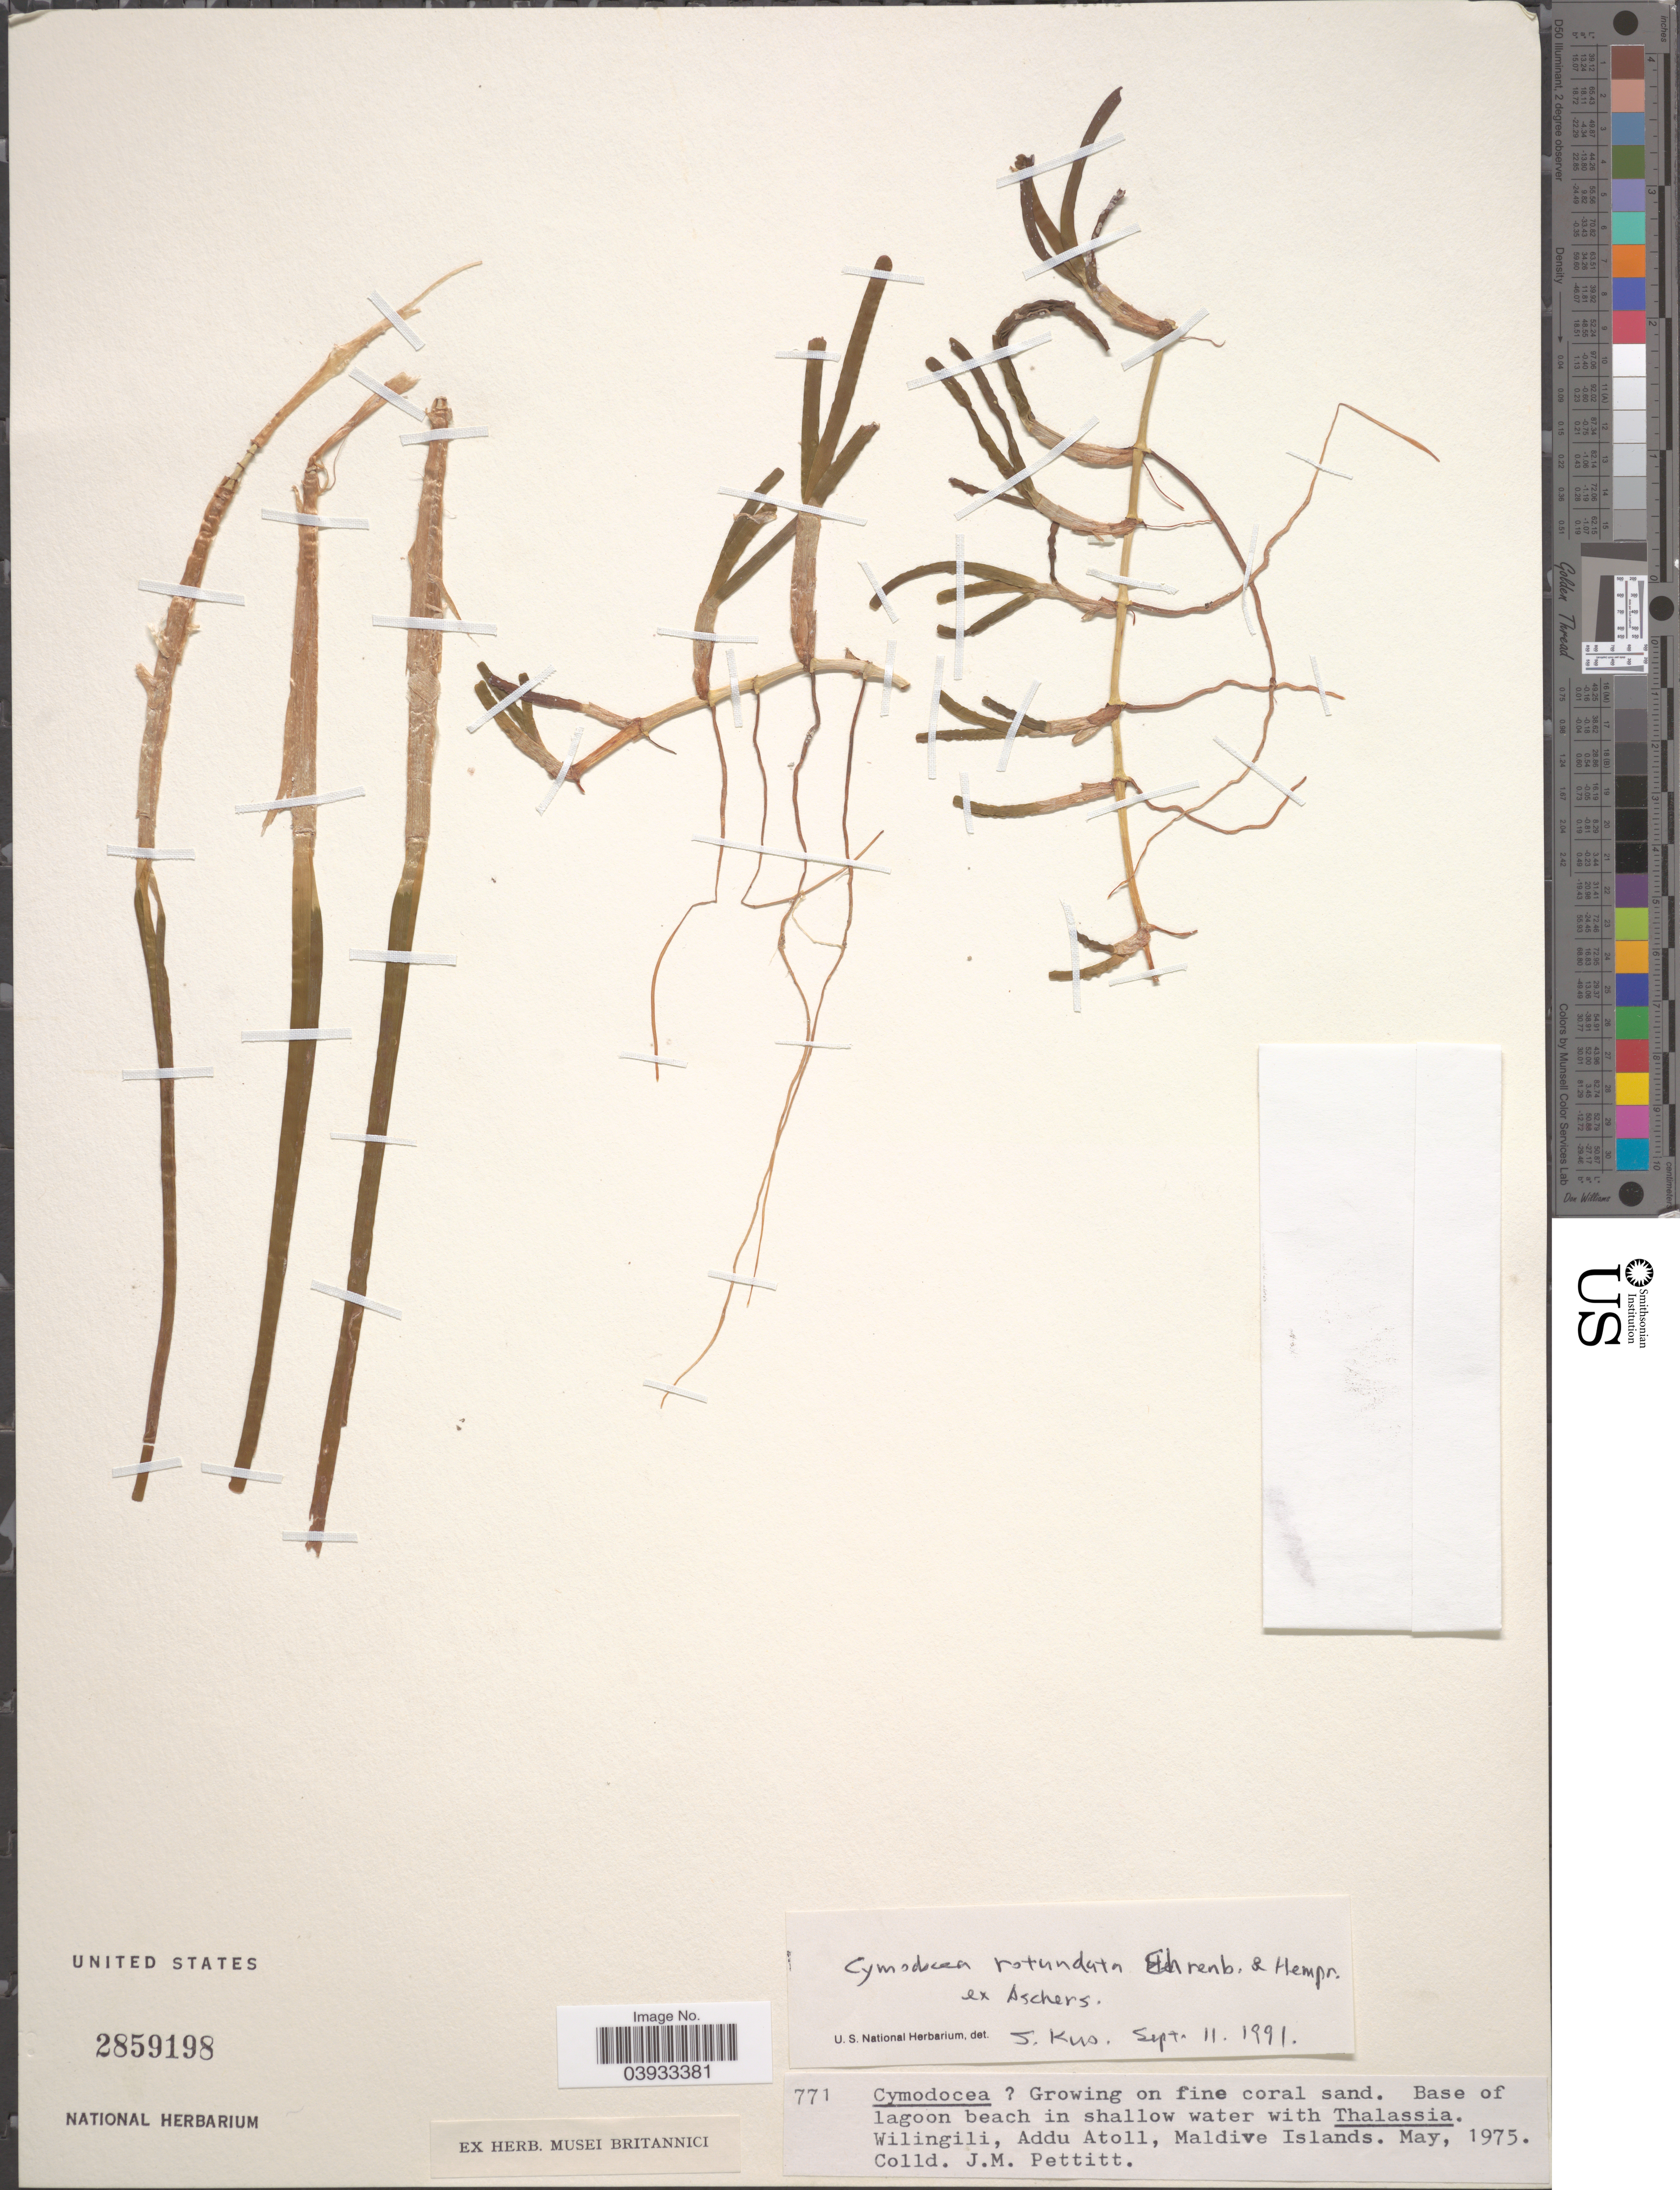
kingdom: Plantae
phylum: Tracheophyta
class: Liliopsida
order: Alismatales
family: Cymodoceaceae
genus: Cymodocea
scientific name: Cymodocea rotundata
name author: Asch. & Schweinf.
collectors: J. Pettitt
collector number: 771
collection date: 1975-05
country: Maldive Islands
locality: Wilingili, Addu Atoll.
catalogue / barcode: US 2859198